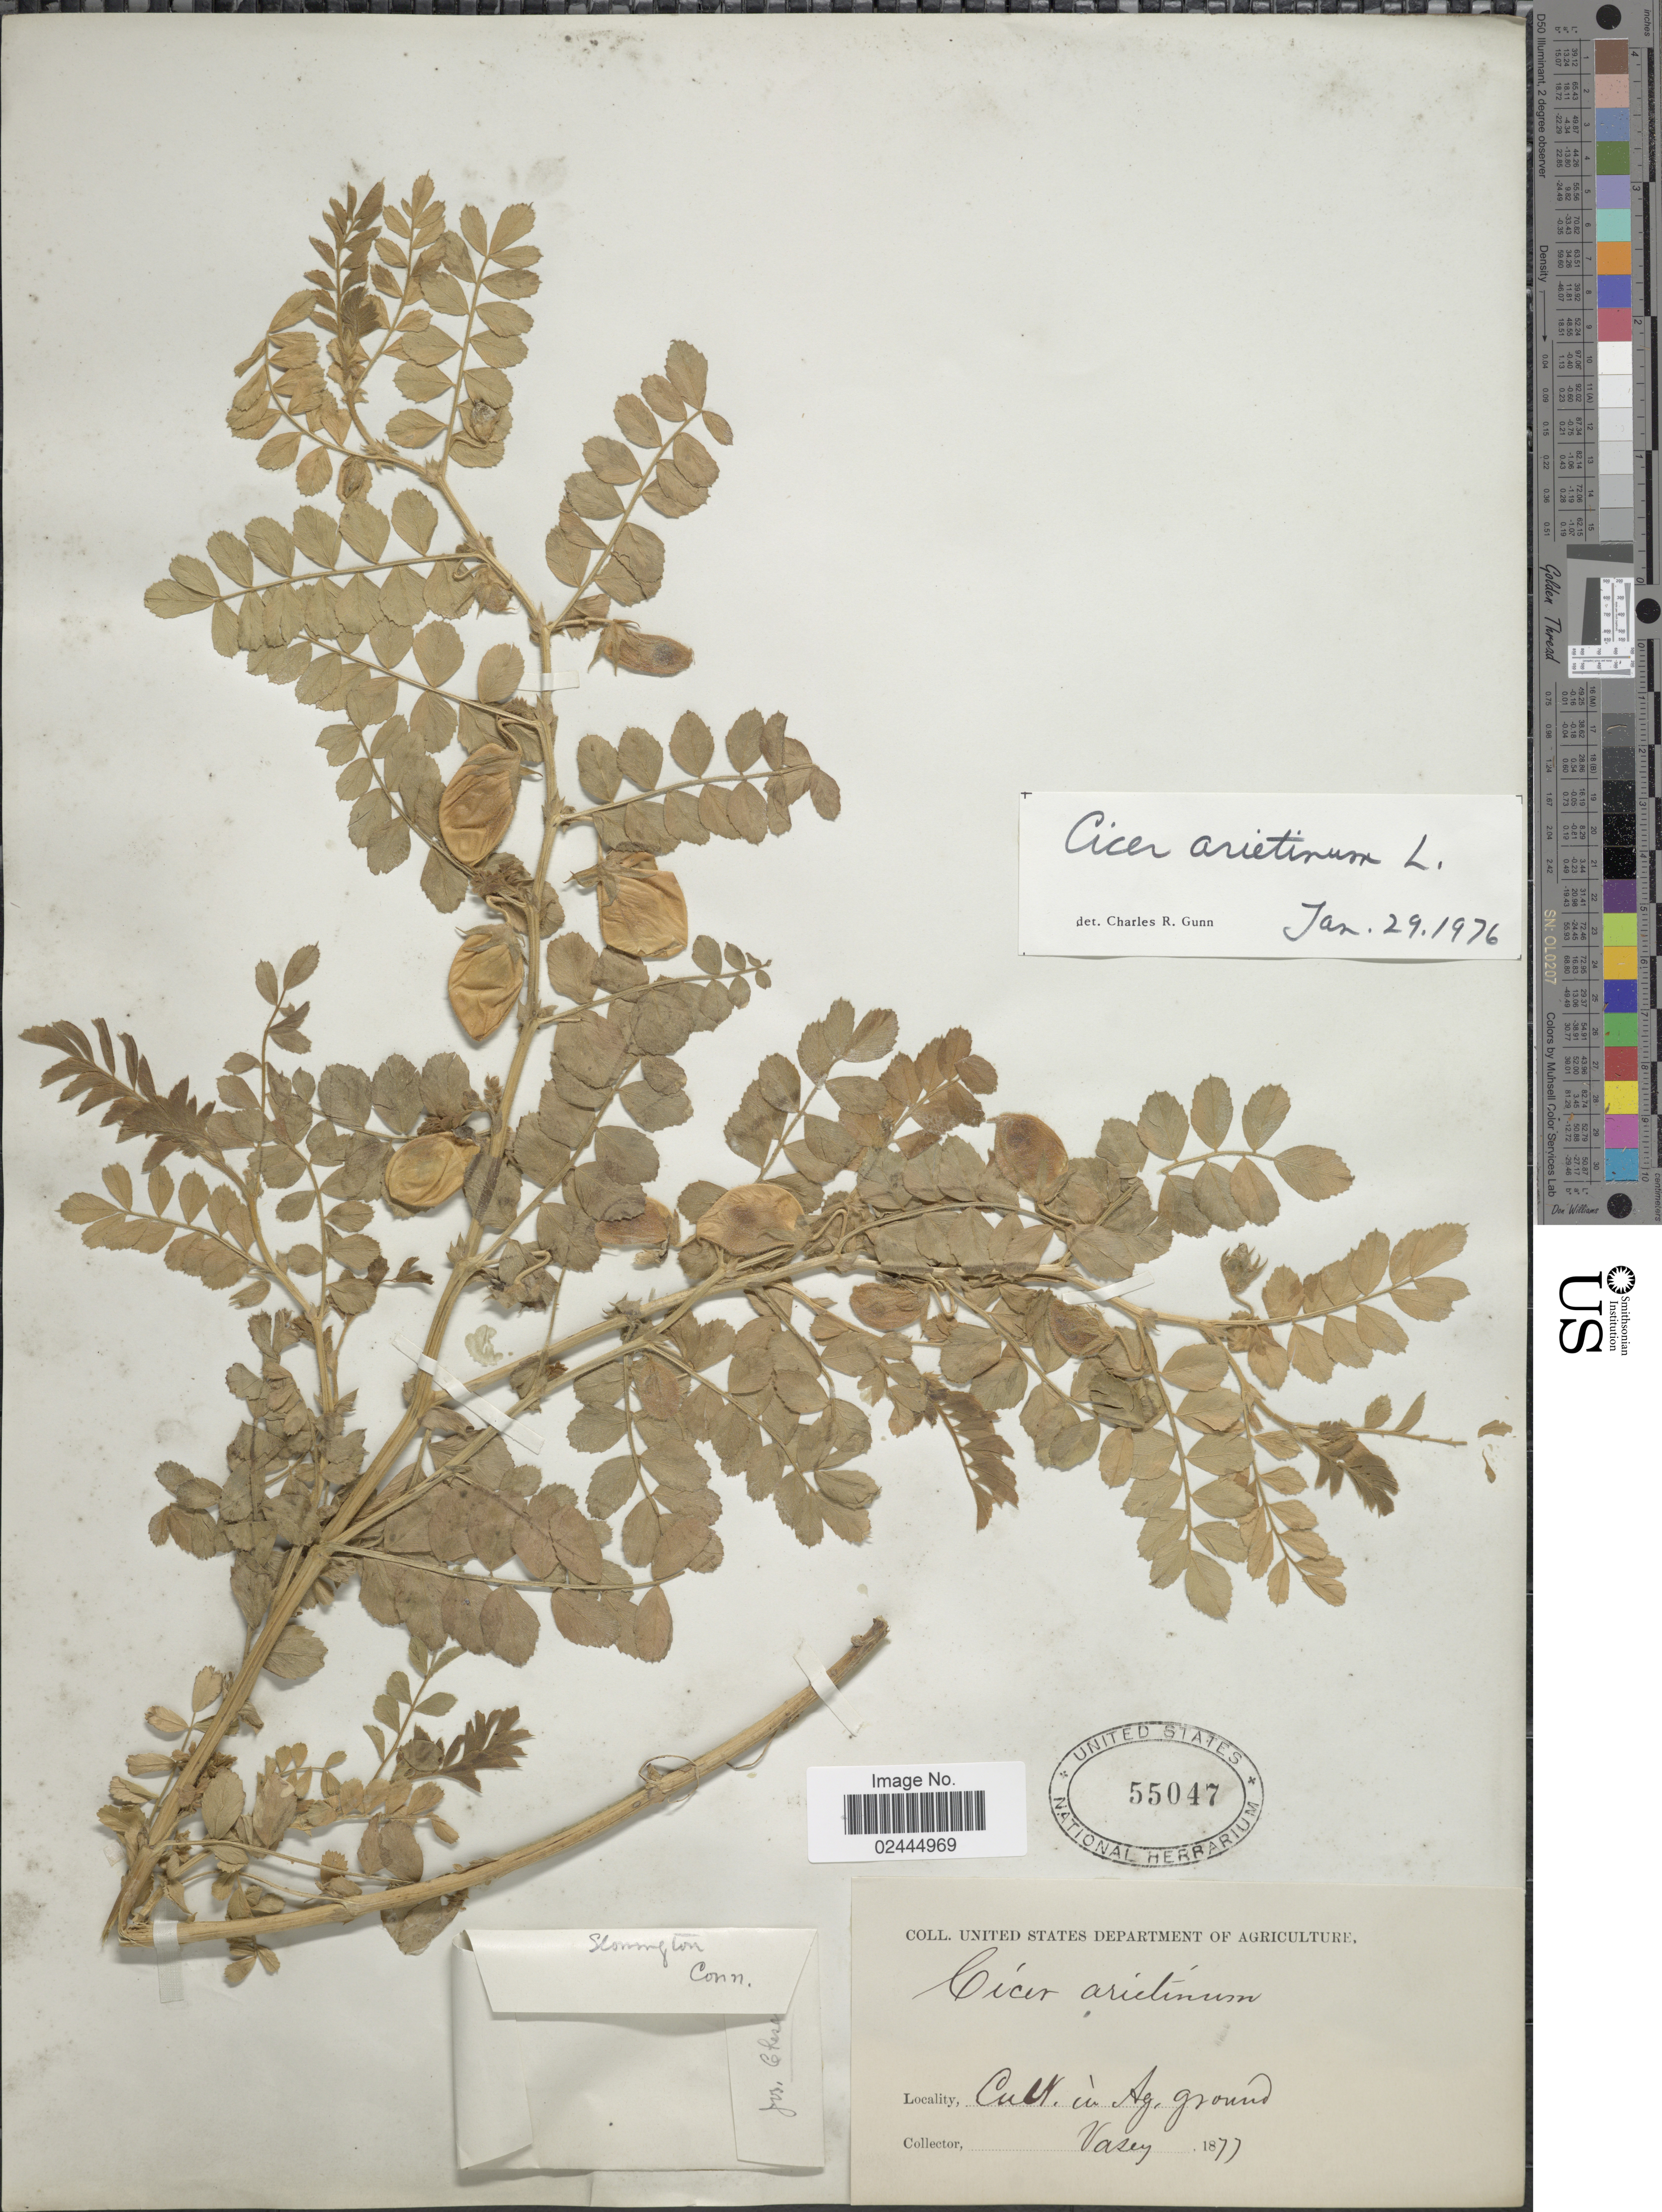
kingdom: Plantae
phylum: Tracheophyta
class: Magnoliopsida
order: Fabales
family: Fabaceae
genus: Cicer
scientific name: Cicer arietinum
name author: L.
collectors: Vasey, --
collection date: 1877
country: United States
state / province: District of Columbia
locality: Cult. in Ag. ground. [U.S. Department of Agriculture]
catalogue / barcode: US 55047